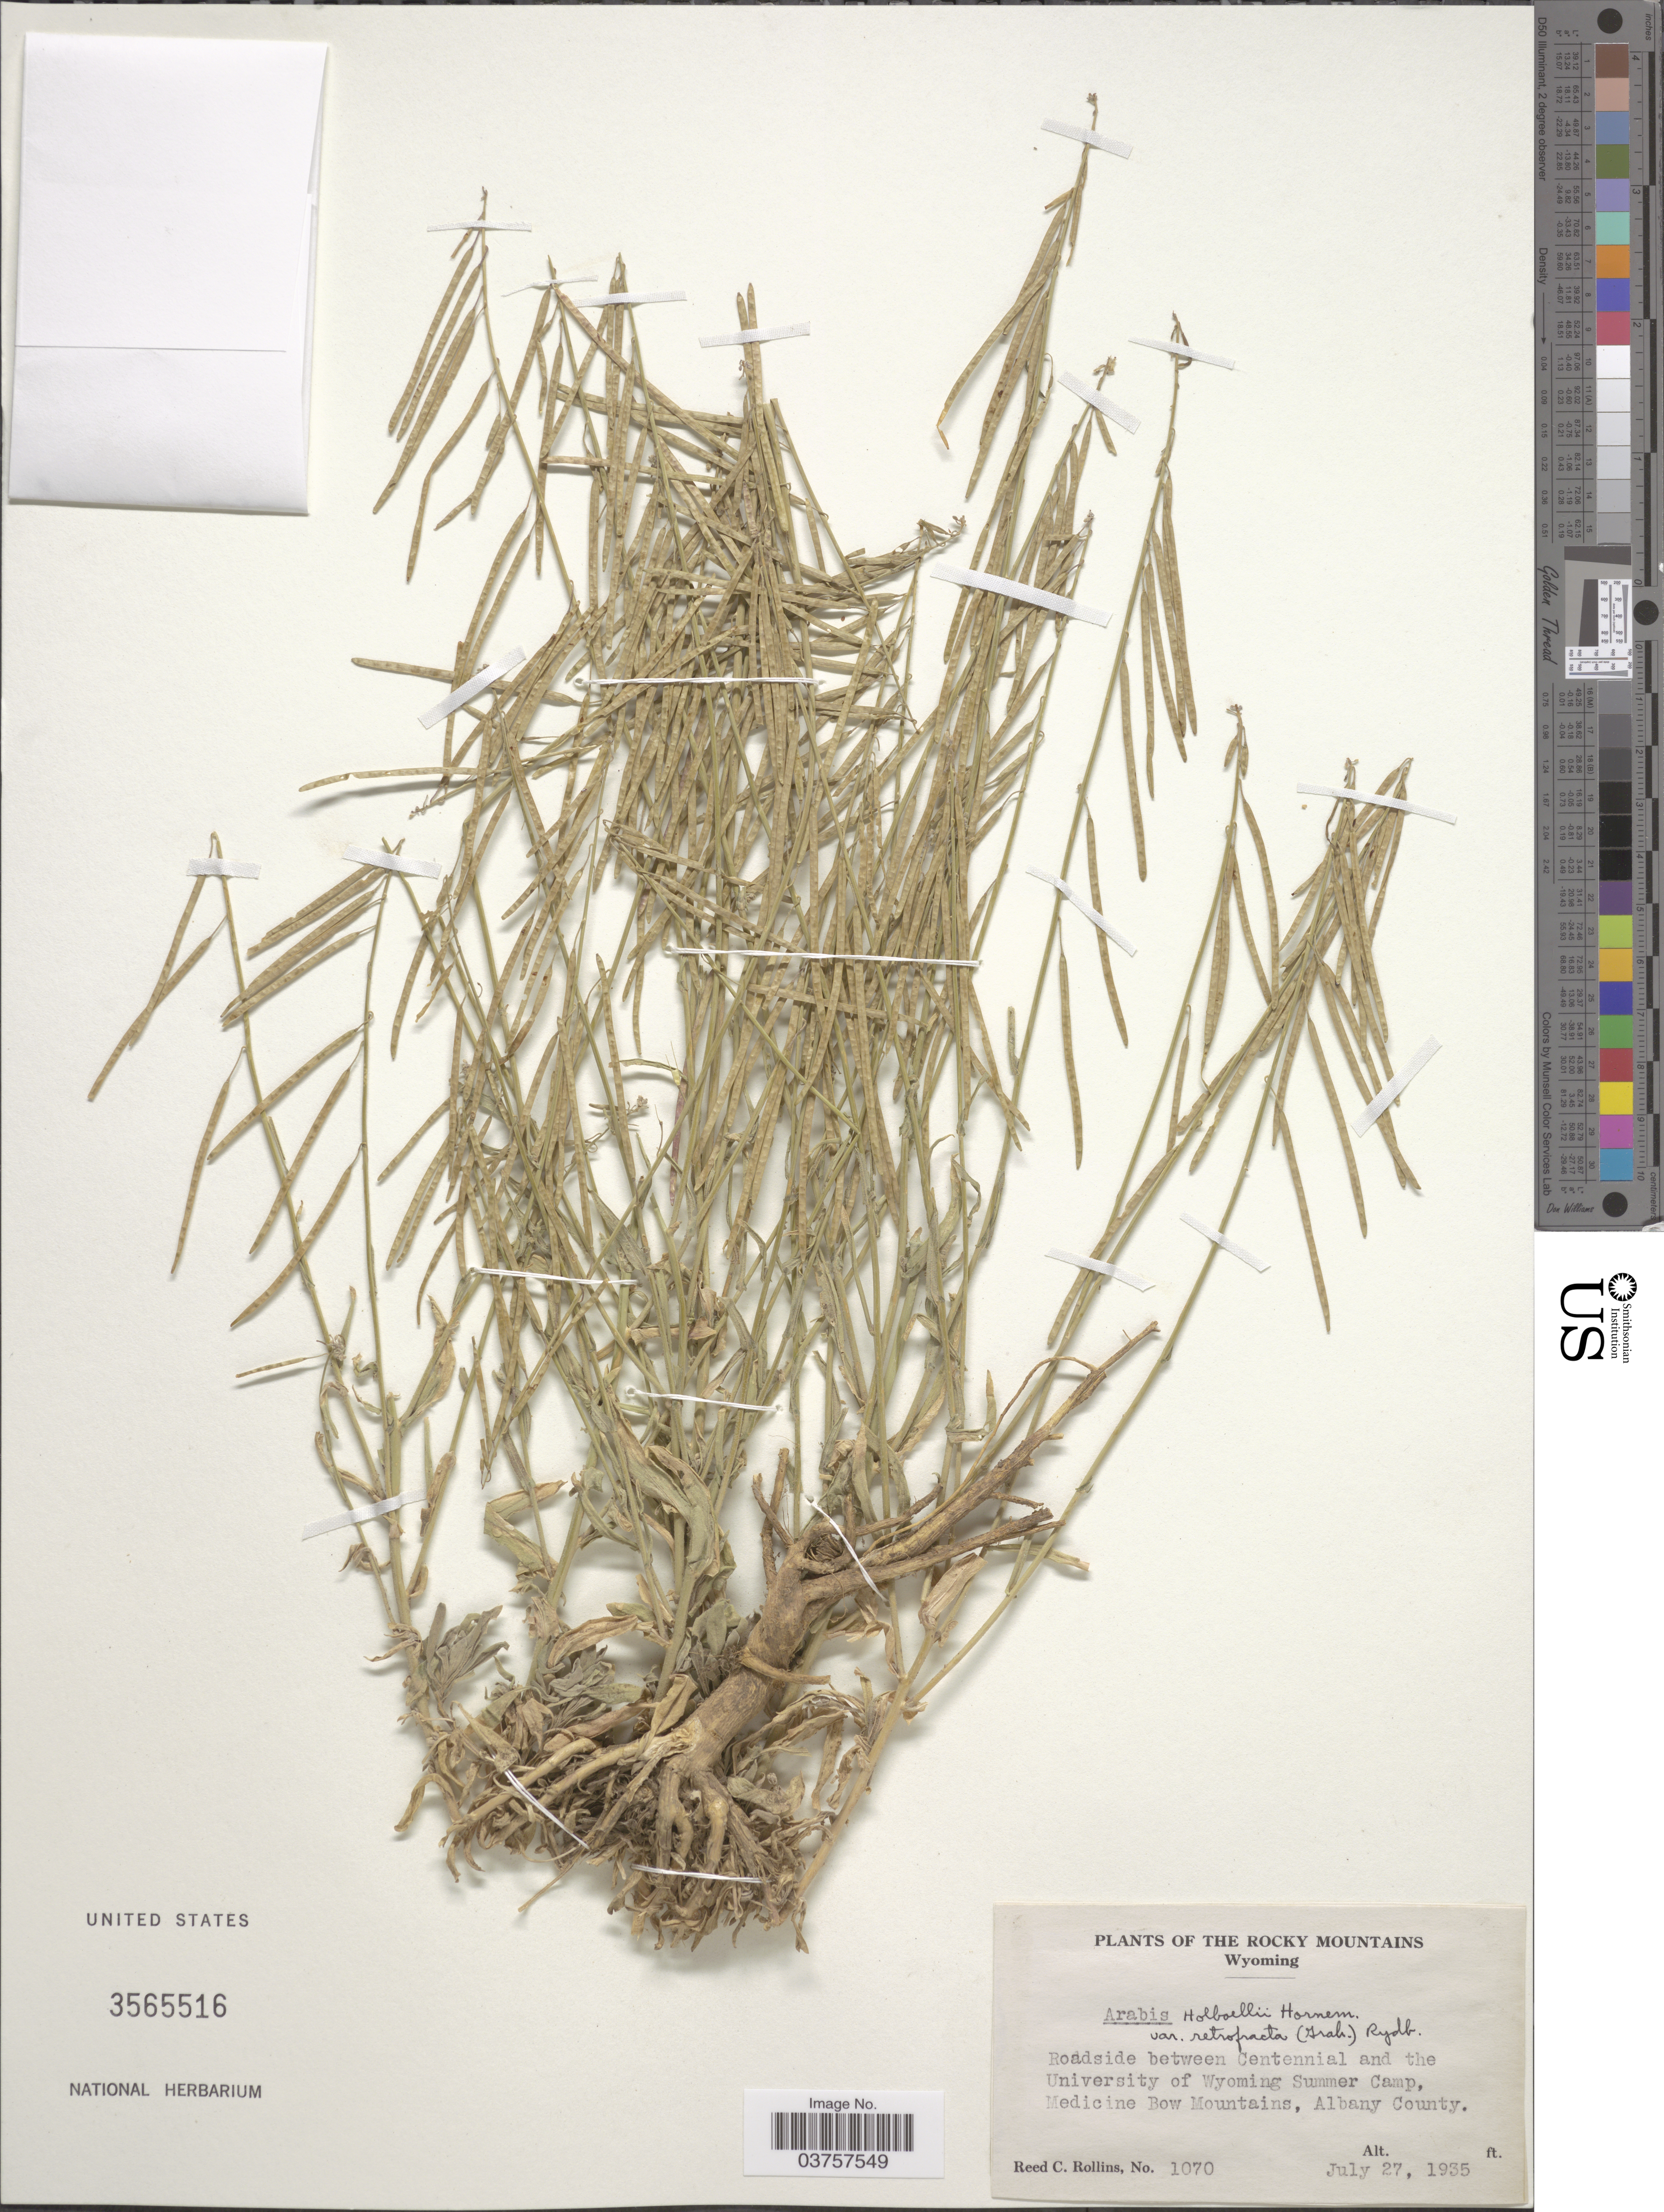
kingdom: Plantae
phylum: Tracheophyta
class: Magnoliopsida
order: Brassicales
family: Brassicaceae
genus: Arabis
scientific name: Arabis holboellii var. retrofracta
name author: Rydb.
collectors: R. C. Rollins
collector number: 1070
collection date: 1935-07-27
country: United States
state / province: Wyoming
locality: The Rocky Mountains. Roadside between Centennial and the University of Wyoming Summer Camp, Medicine Bow Mountains, Albany County.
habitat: roadside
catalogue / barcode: US 3565516